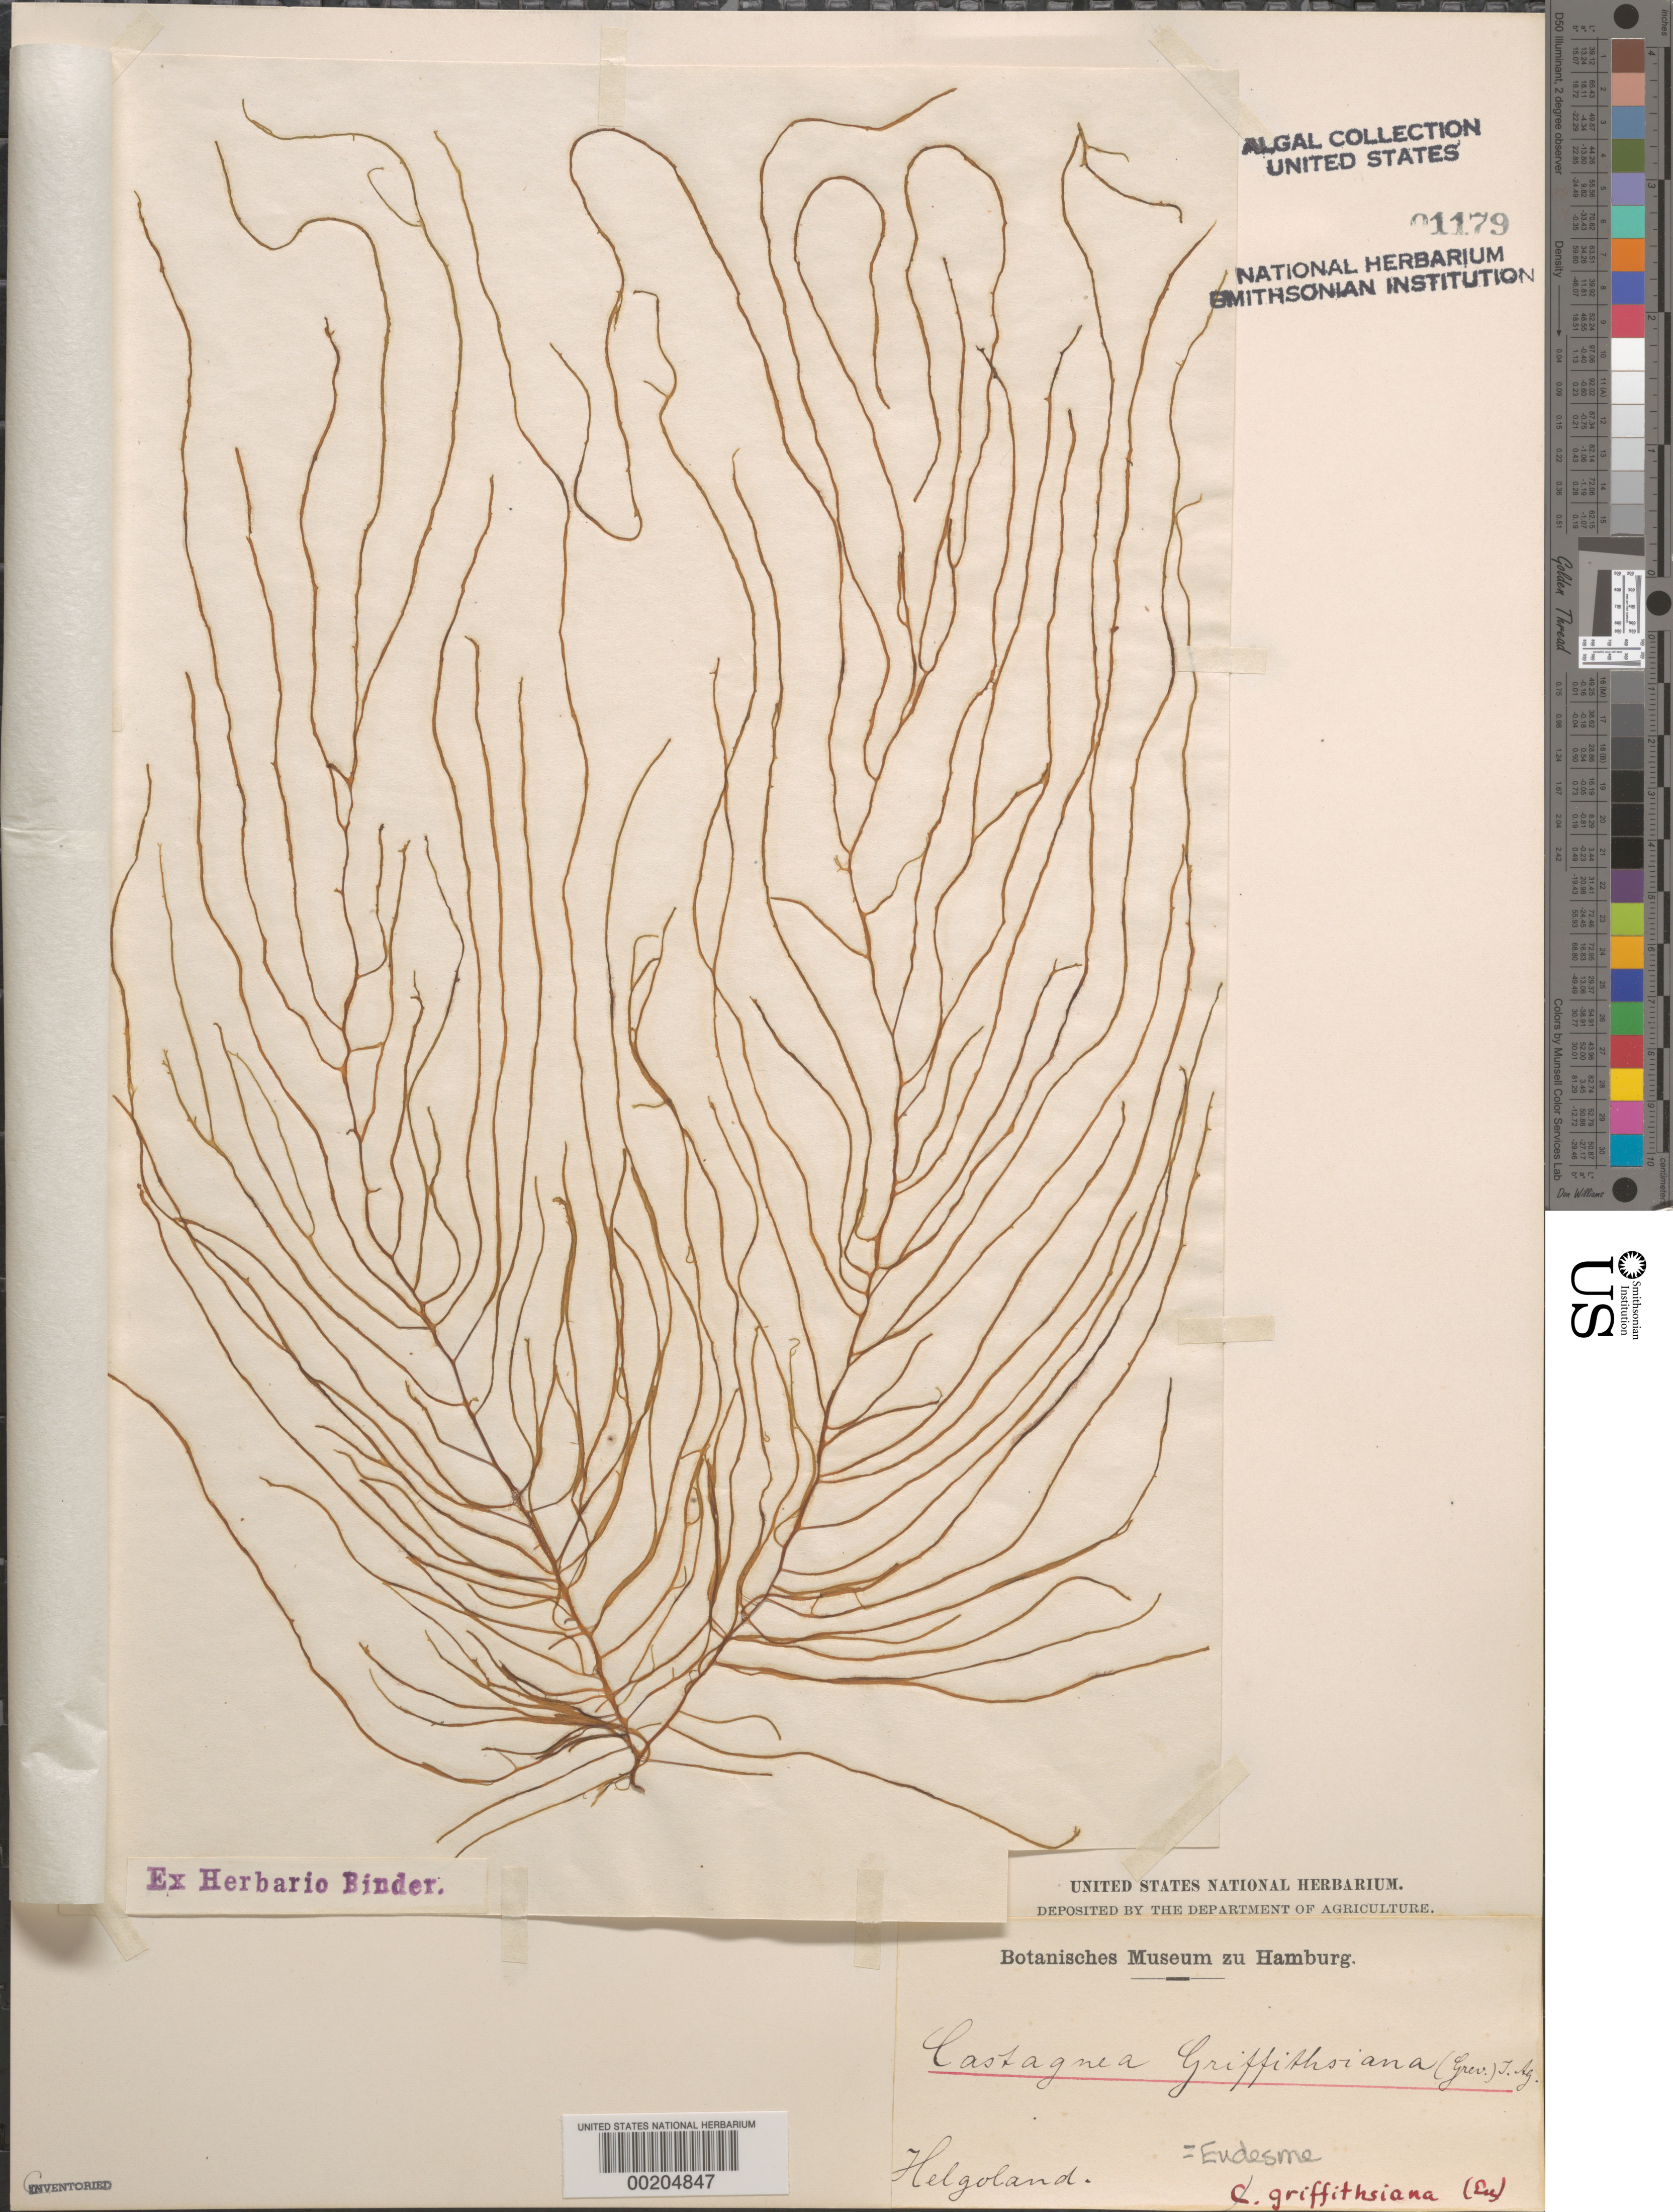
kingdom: Chromista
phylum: Ochrophyta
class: Phaeophyceae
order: Ectocarpales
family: Chordariaceae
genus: Eudesme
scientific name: Eudesme griffithsiana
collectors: F. Binder (herbarium)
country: Germany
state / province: Schleswig-Holstein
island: Helgoland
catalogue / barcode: US 1179